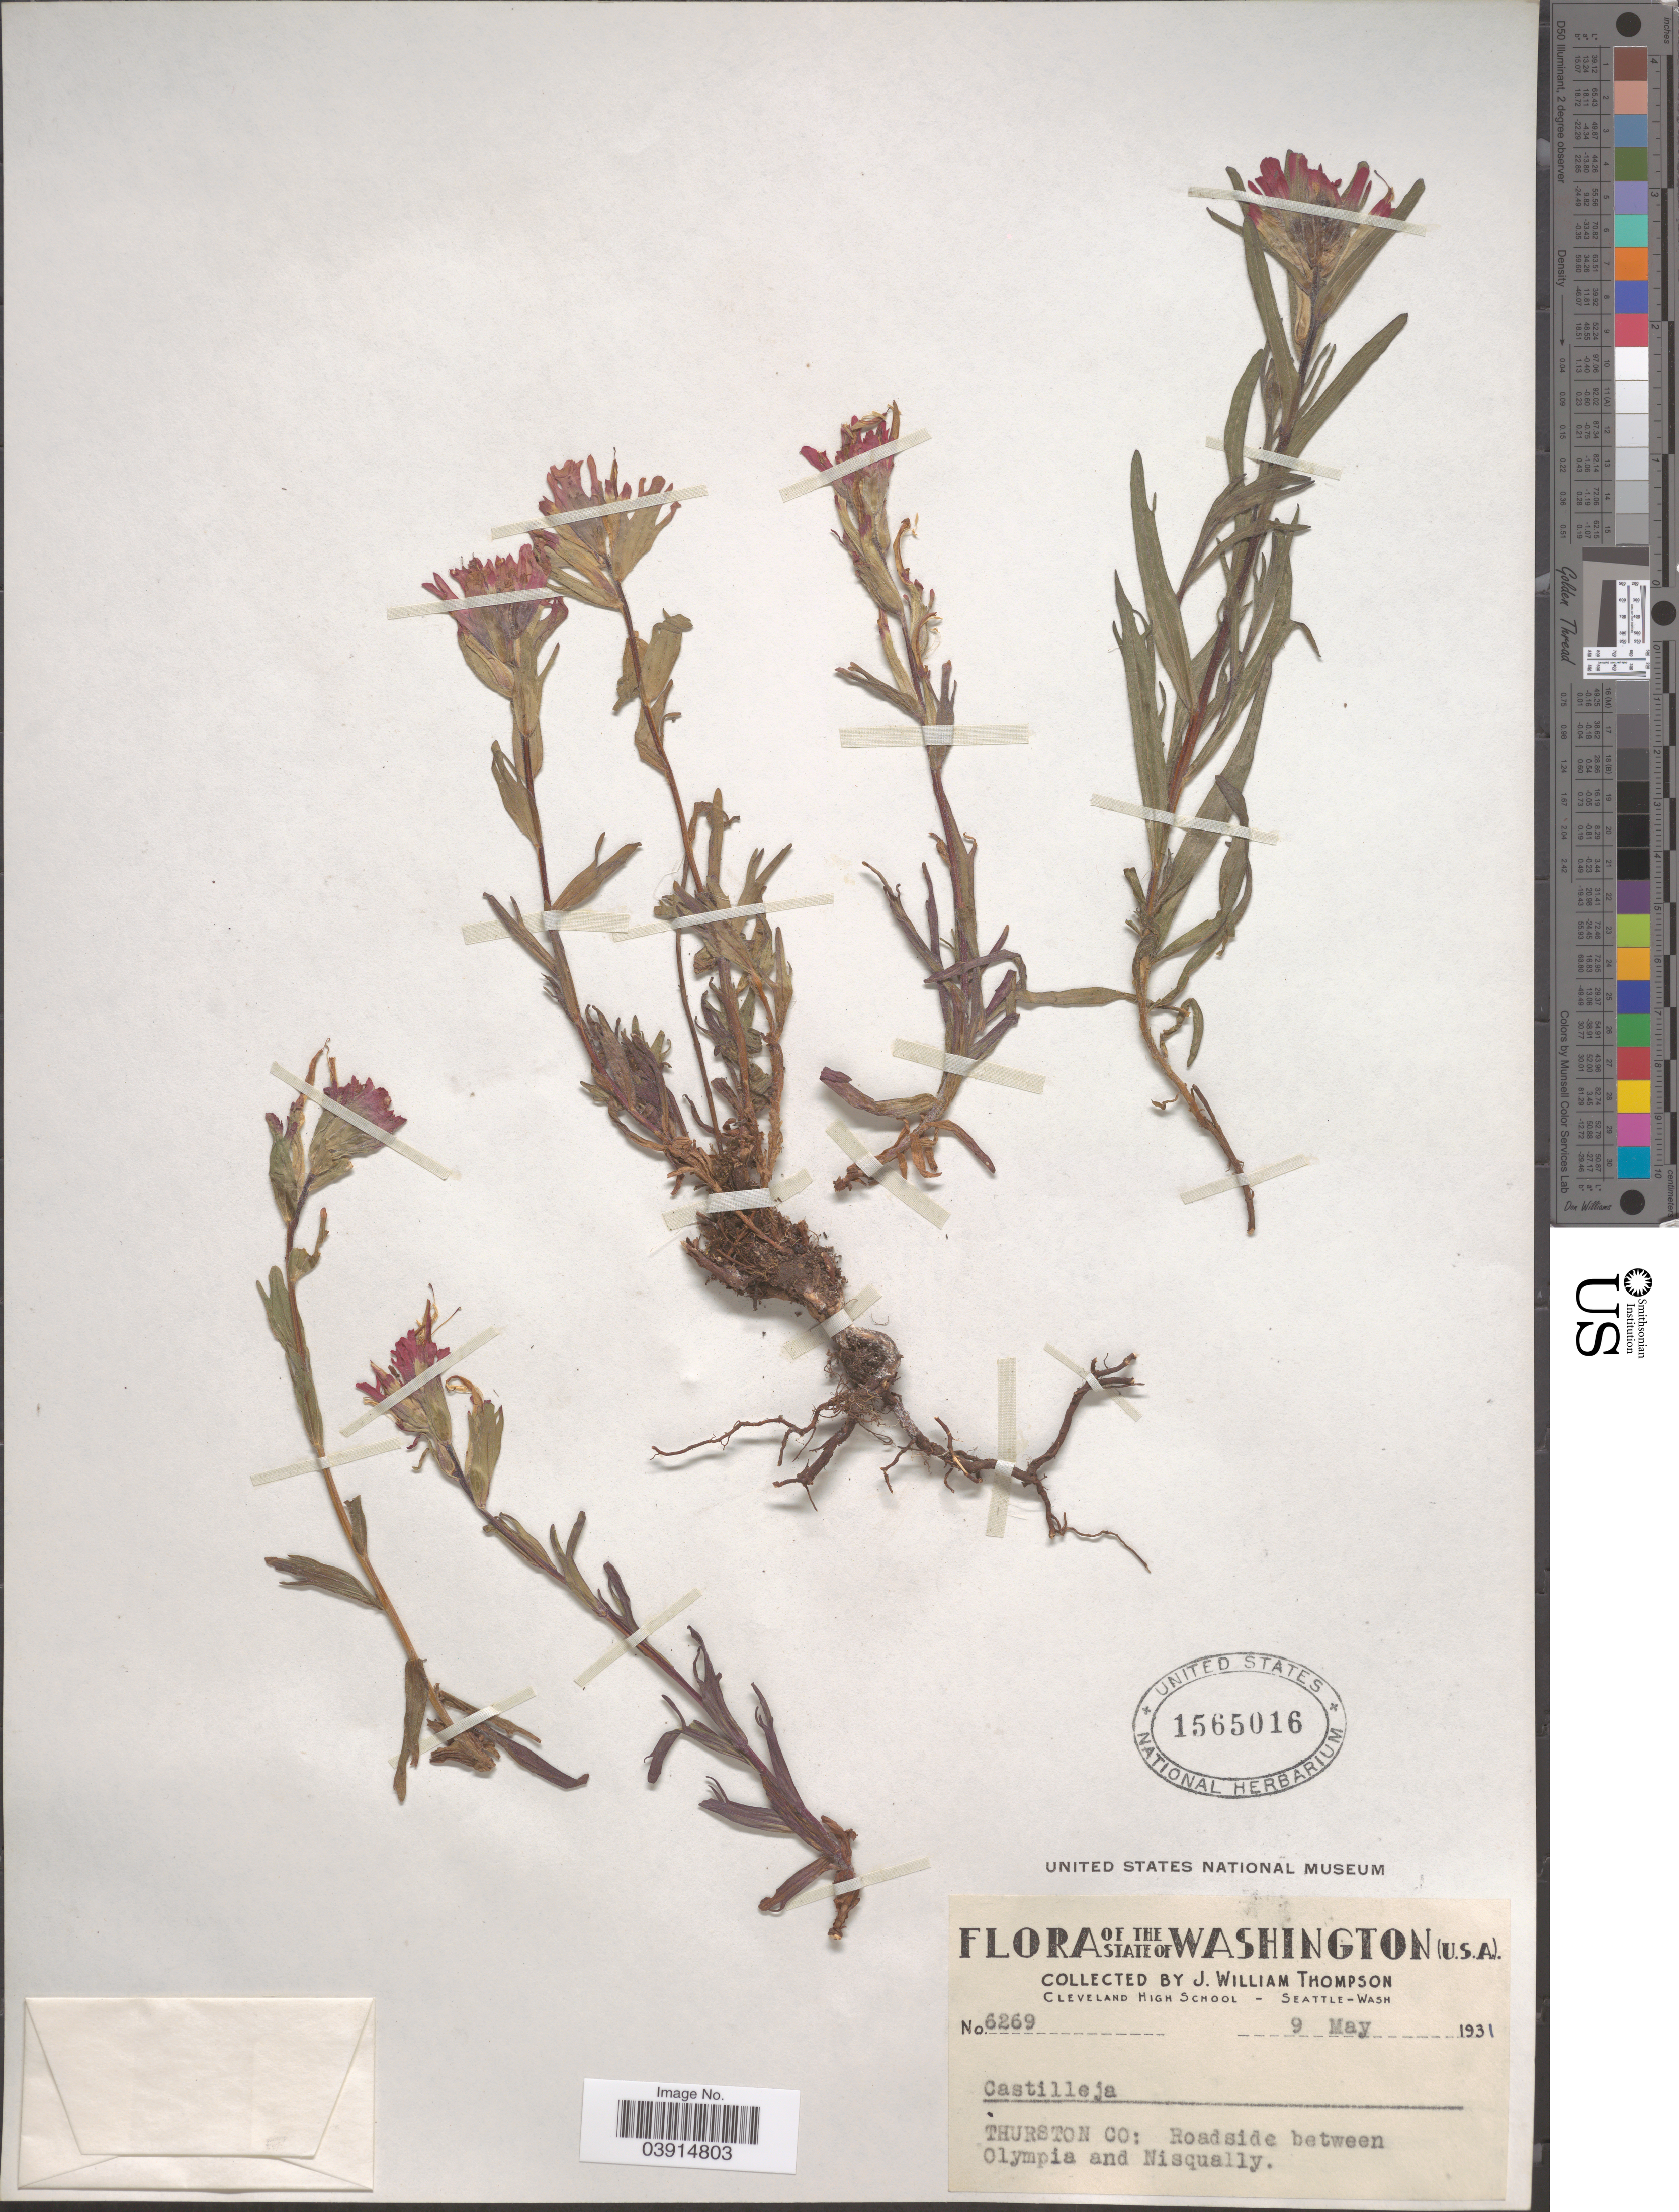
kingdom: Plantae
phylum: Tracheophyta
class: Magnoliopsida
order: Lamiales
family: Orobanchaceae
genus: Castilleja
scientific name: Castilleja sp.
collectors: J. W. Thompson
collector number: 6269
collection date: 1931-05-09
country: United States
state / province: Washington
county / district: Thurston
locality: Thurston Co: Roadside between Olympia and Nisqually.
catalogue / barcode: US 1565016